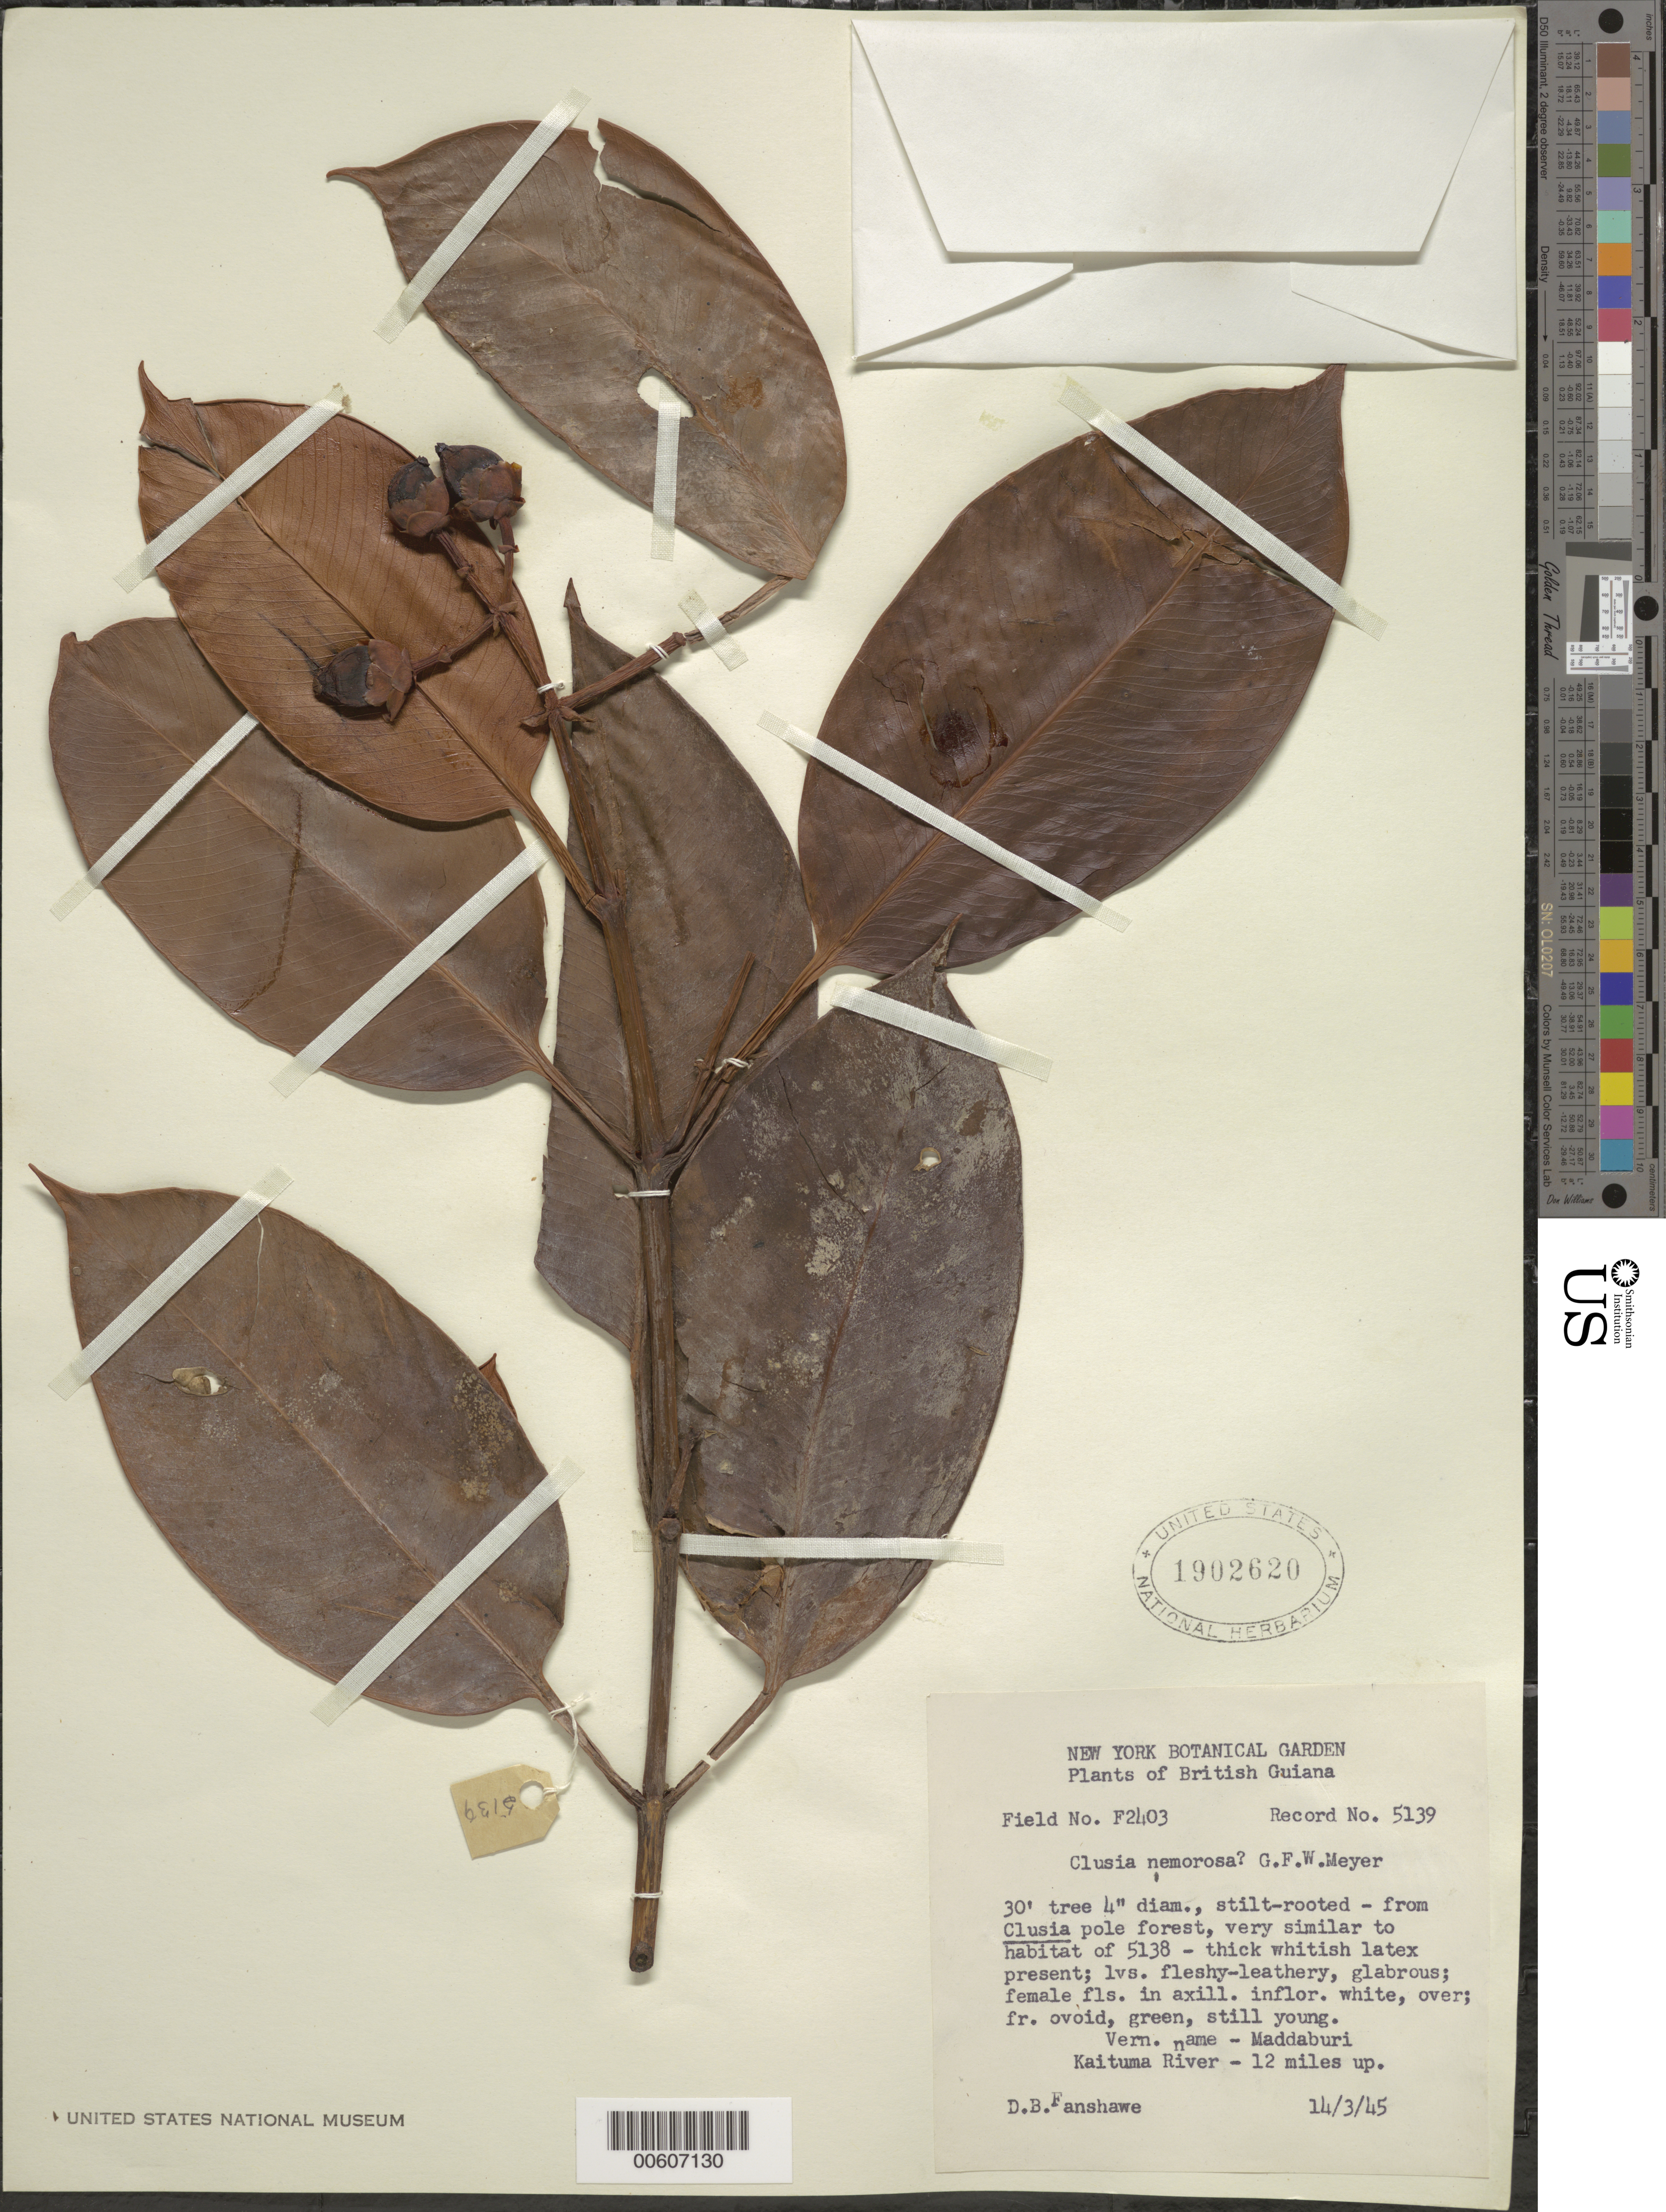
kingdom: Plantae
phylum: Tracheophyta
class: Magnoliopsida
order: Malpighiales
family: Clusiaceae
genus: Clusia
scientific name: Clusia nemorosa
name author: G. Mey.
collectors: D. B. Fanshawe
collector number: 5139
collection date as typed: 14-Mar-45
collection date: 1945-03-14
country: Guyana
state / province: Barima-Waini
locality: Kaituma R., 12 mi. up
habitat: Clusia pole forest; very similar to habitat of 5138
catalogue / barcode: US 1902620